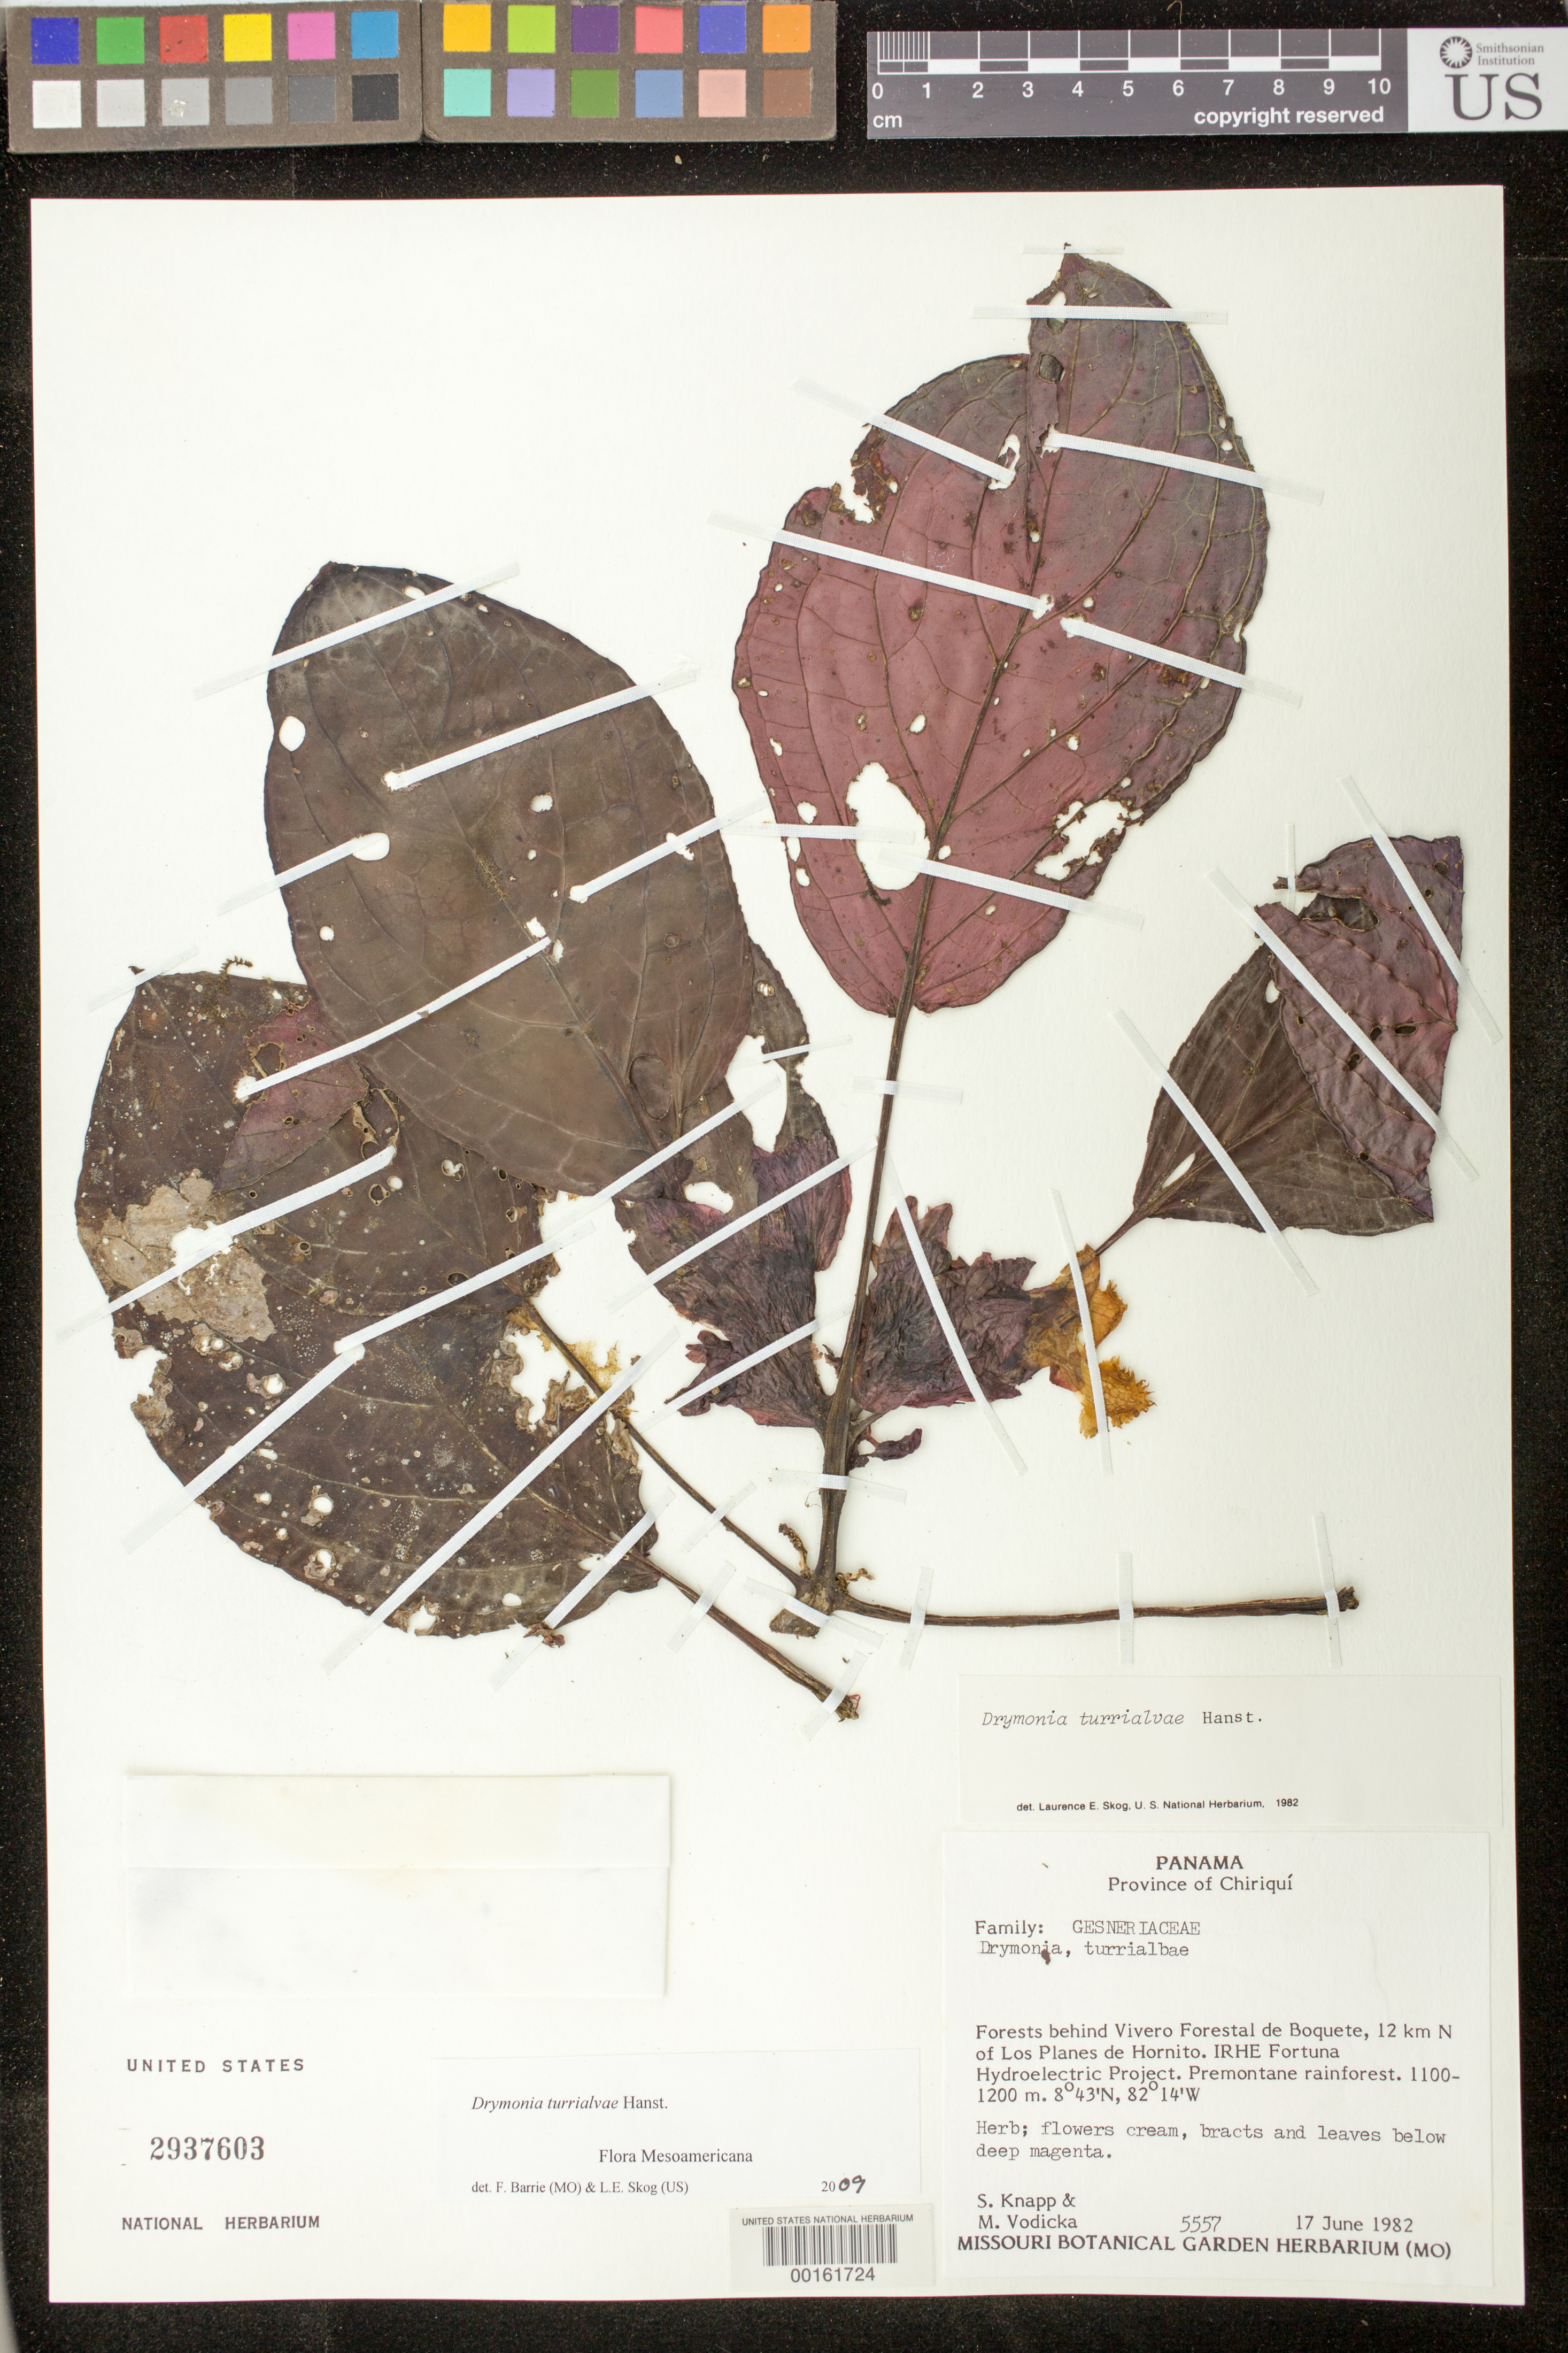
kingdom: Plantae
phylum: Tracheophyta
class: Magnoliopsida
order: Lamiales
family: Gesneriaceae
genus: Drymonia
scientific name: Drymonia turrialvae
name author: Hanst.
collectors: S. Knapp & M. Vodicka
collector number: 5557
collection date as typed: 17 Jun 1982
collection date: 1982-06-17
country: Panama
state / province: Chiriquí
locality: Forests behind Vivero Forestal de Boquete, 12 km N of Los Planes de Hornito, IRHE Fortuna hydroelectric project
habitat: Premontane rainforest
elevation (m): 1100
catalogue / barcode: US 2937603